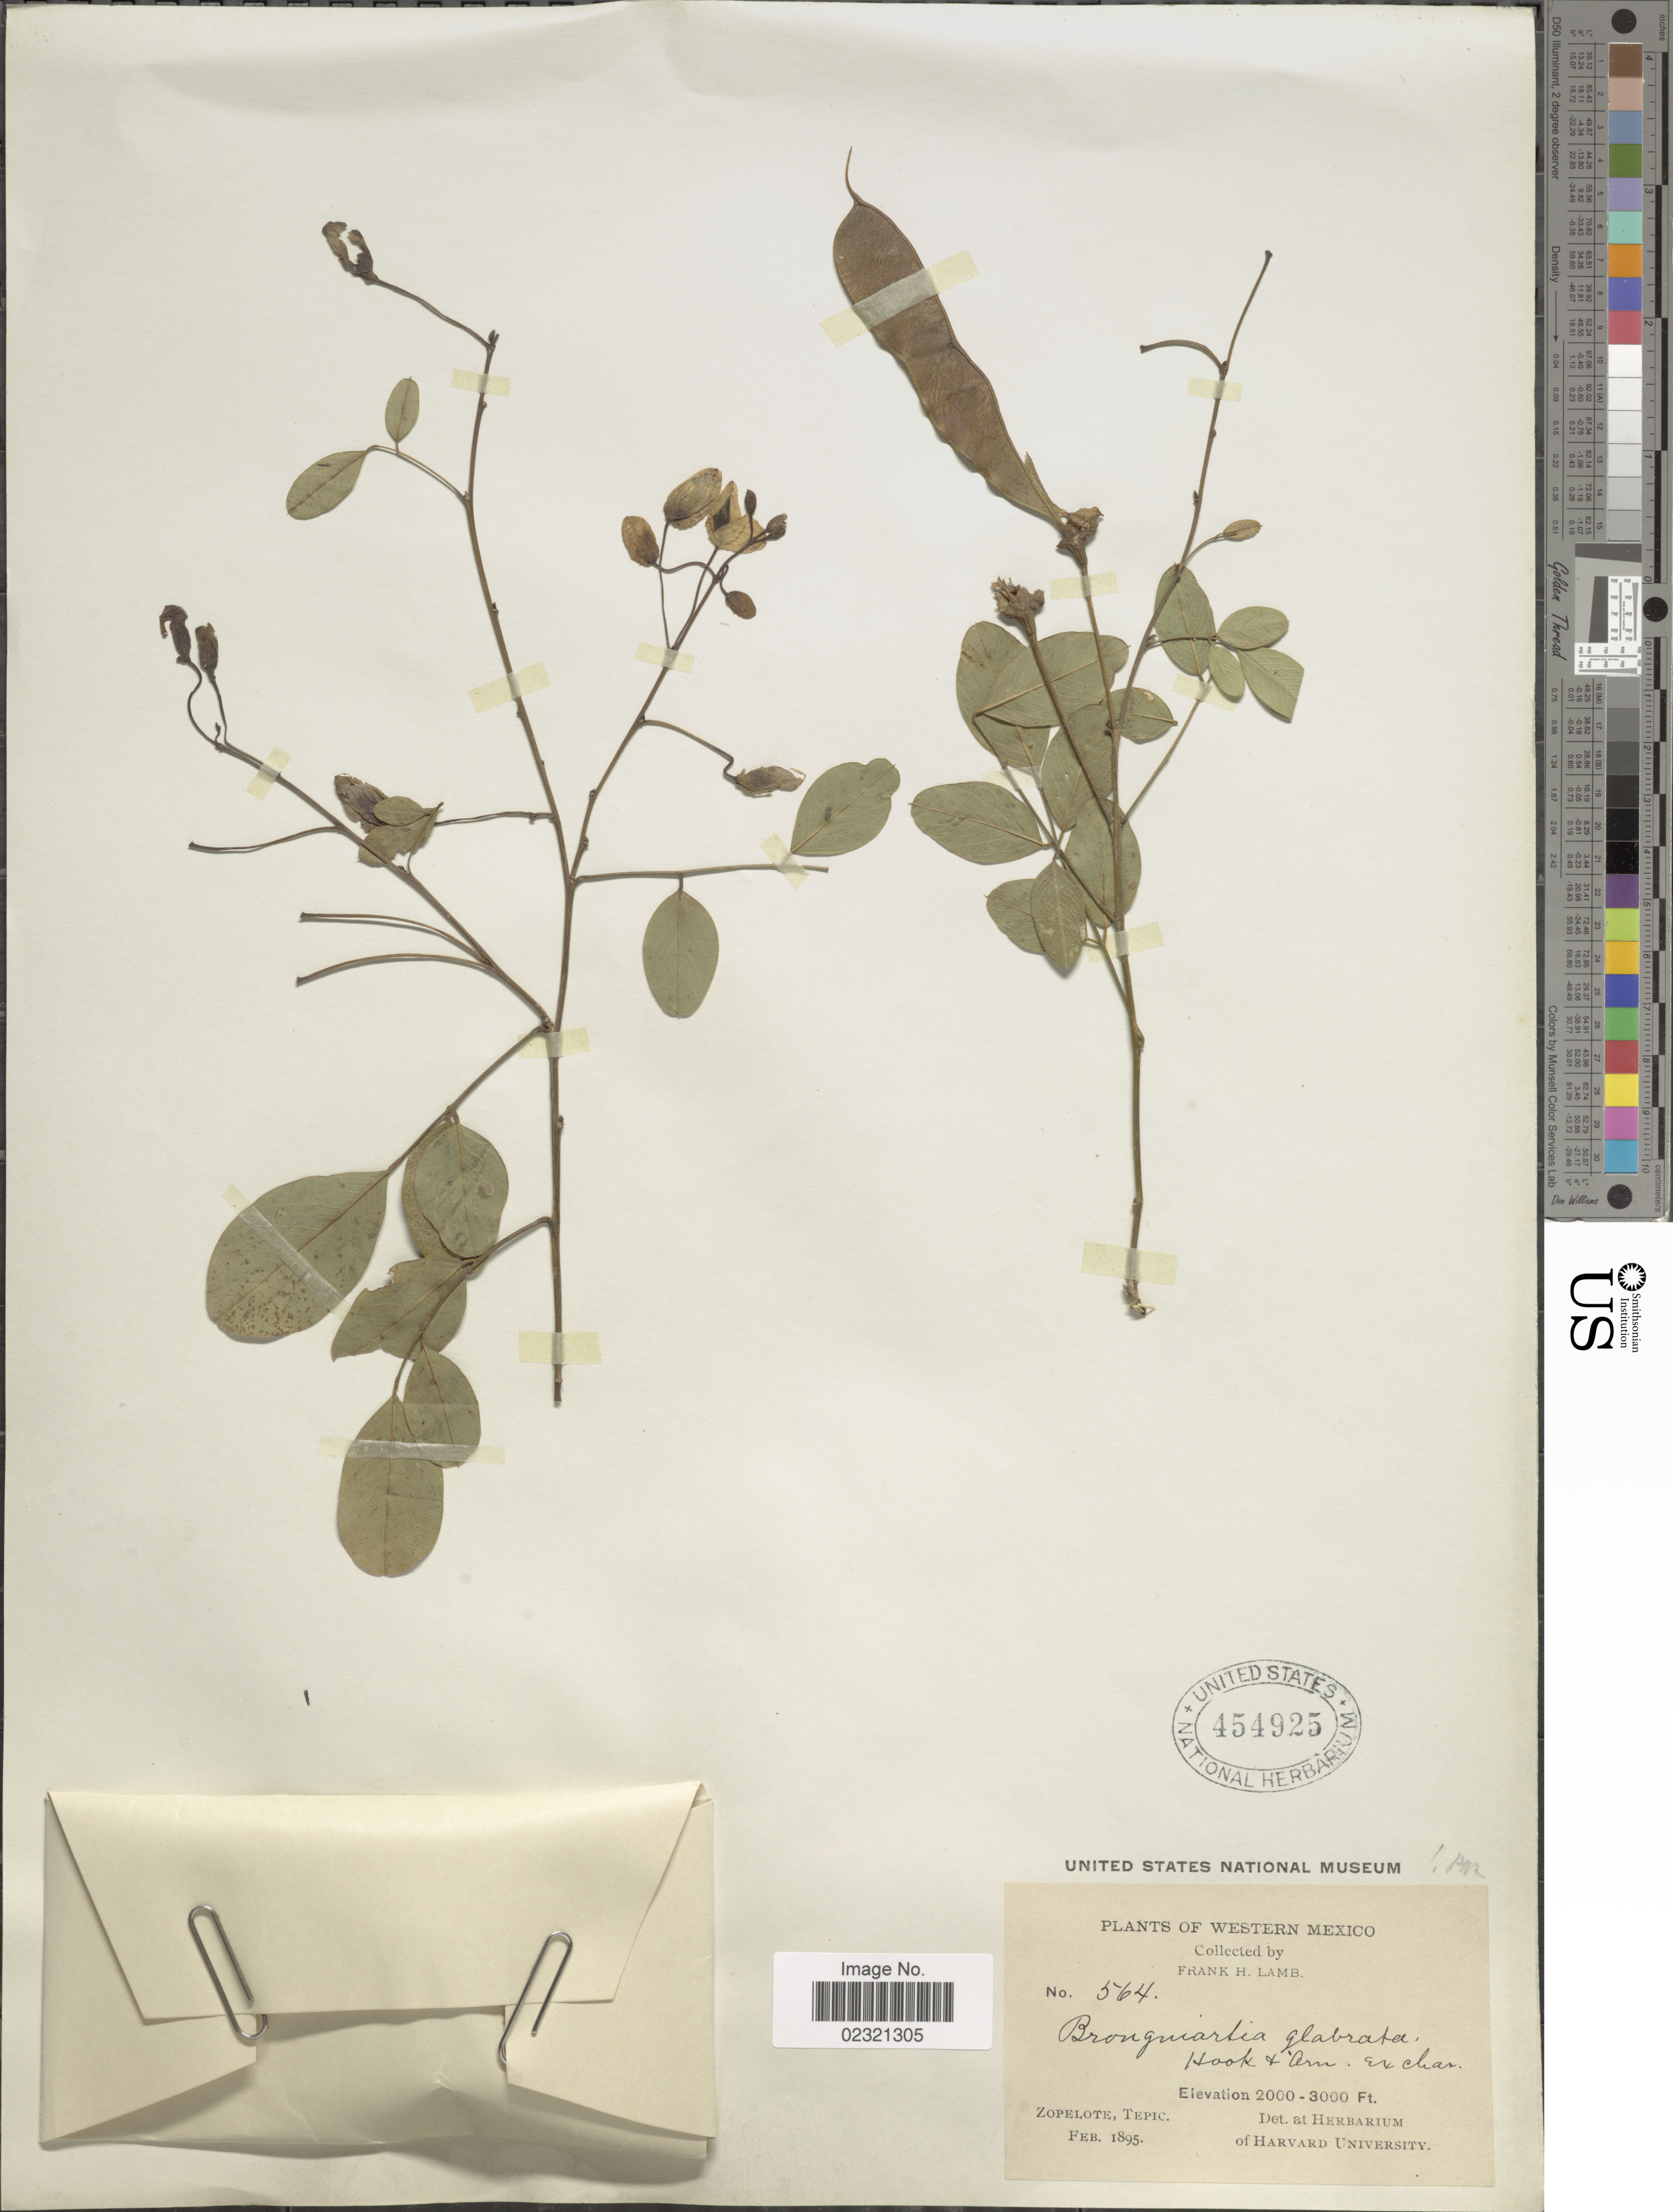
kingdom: Plantae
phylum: Tracheophyta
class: Magnoliopsida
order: Fabales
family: Fabaceae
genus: Brongniartia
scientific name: Brongniartia glabrata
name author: Hook. & Arn.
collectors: F. H. Lamb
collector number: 564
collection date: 1895-02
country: Mexico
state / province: Nayarit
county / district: Ruíz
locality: Zopelote [El Zopilote], Tepic [now Nayarit].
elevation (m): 610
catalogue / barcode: US 454925